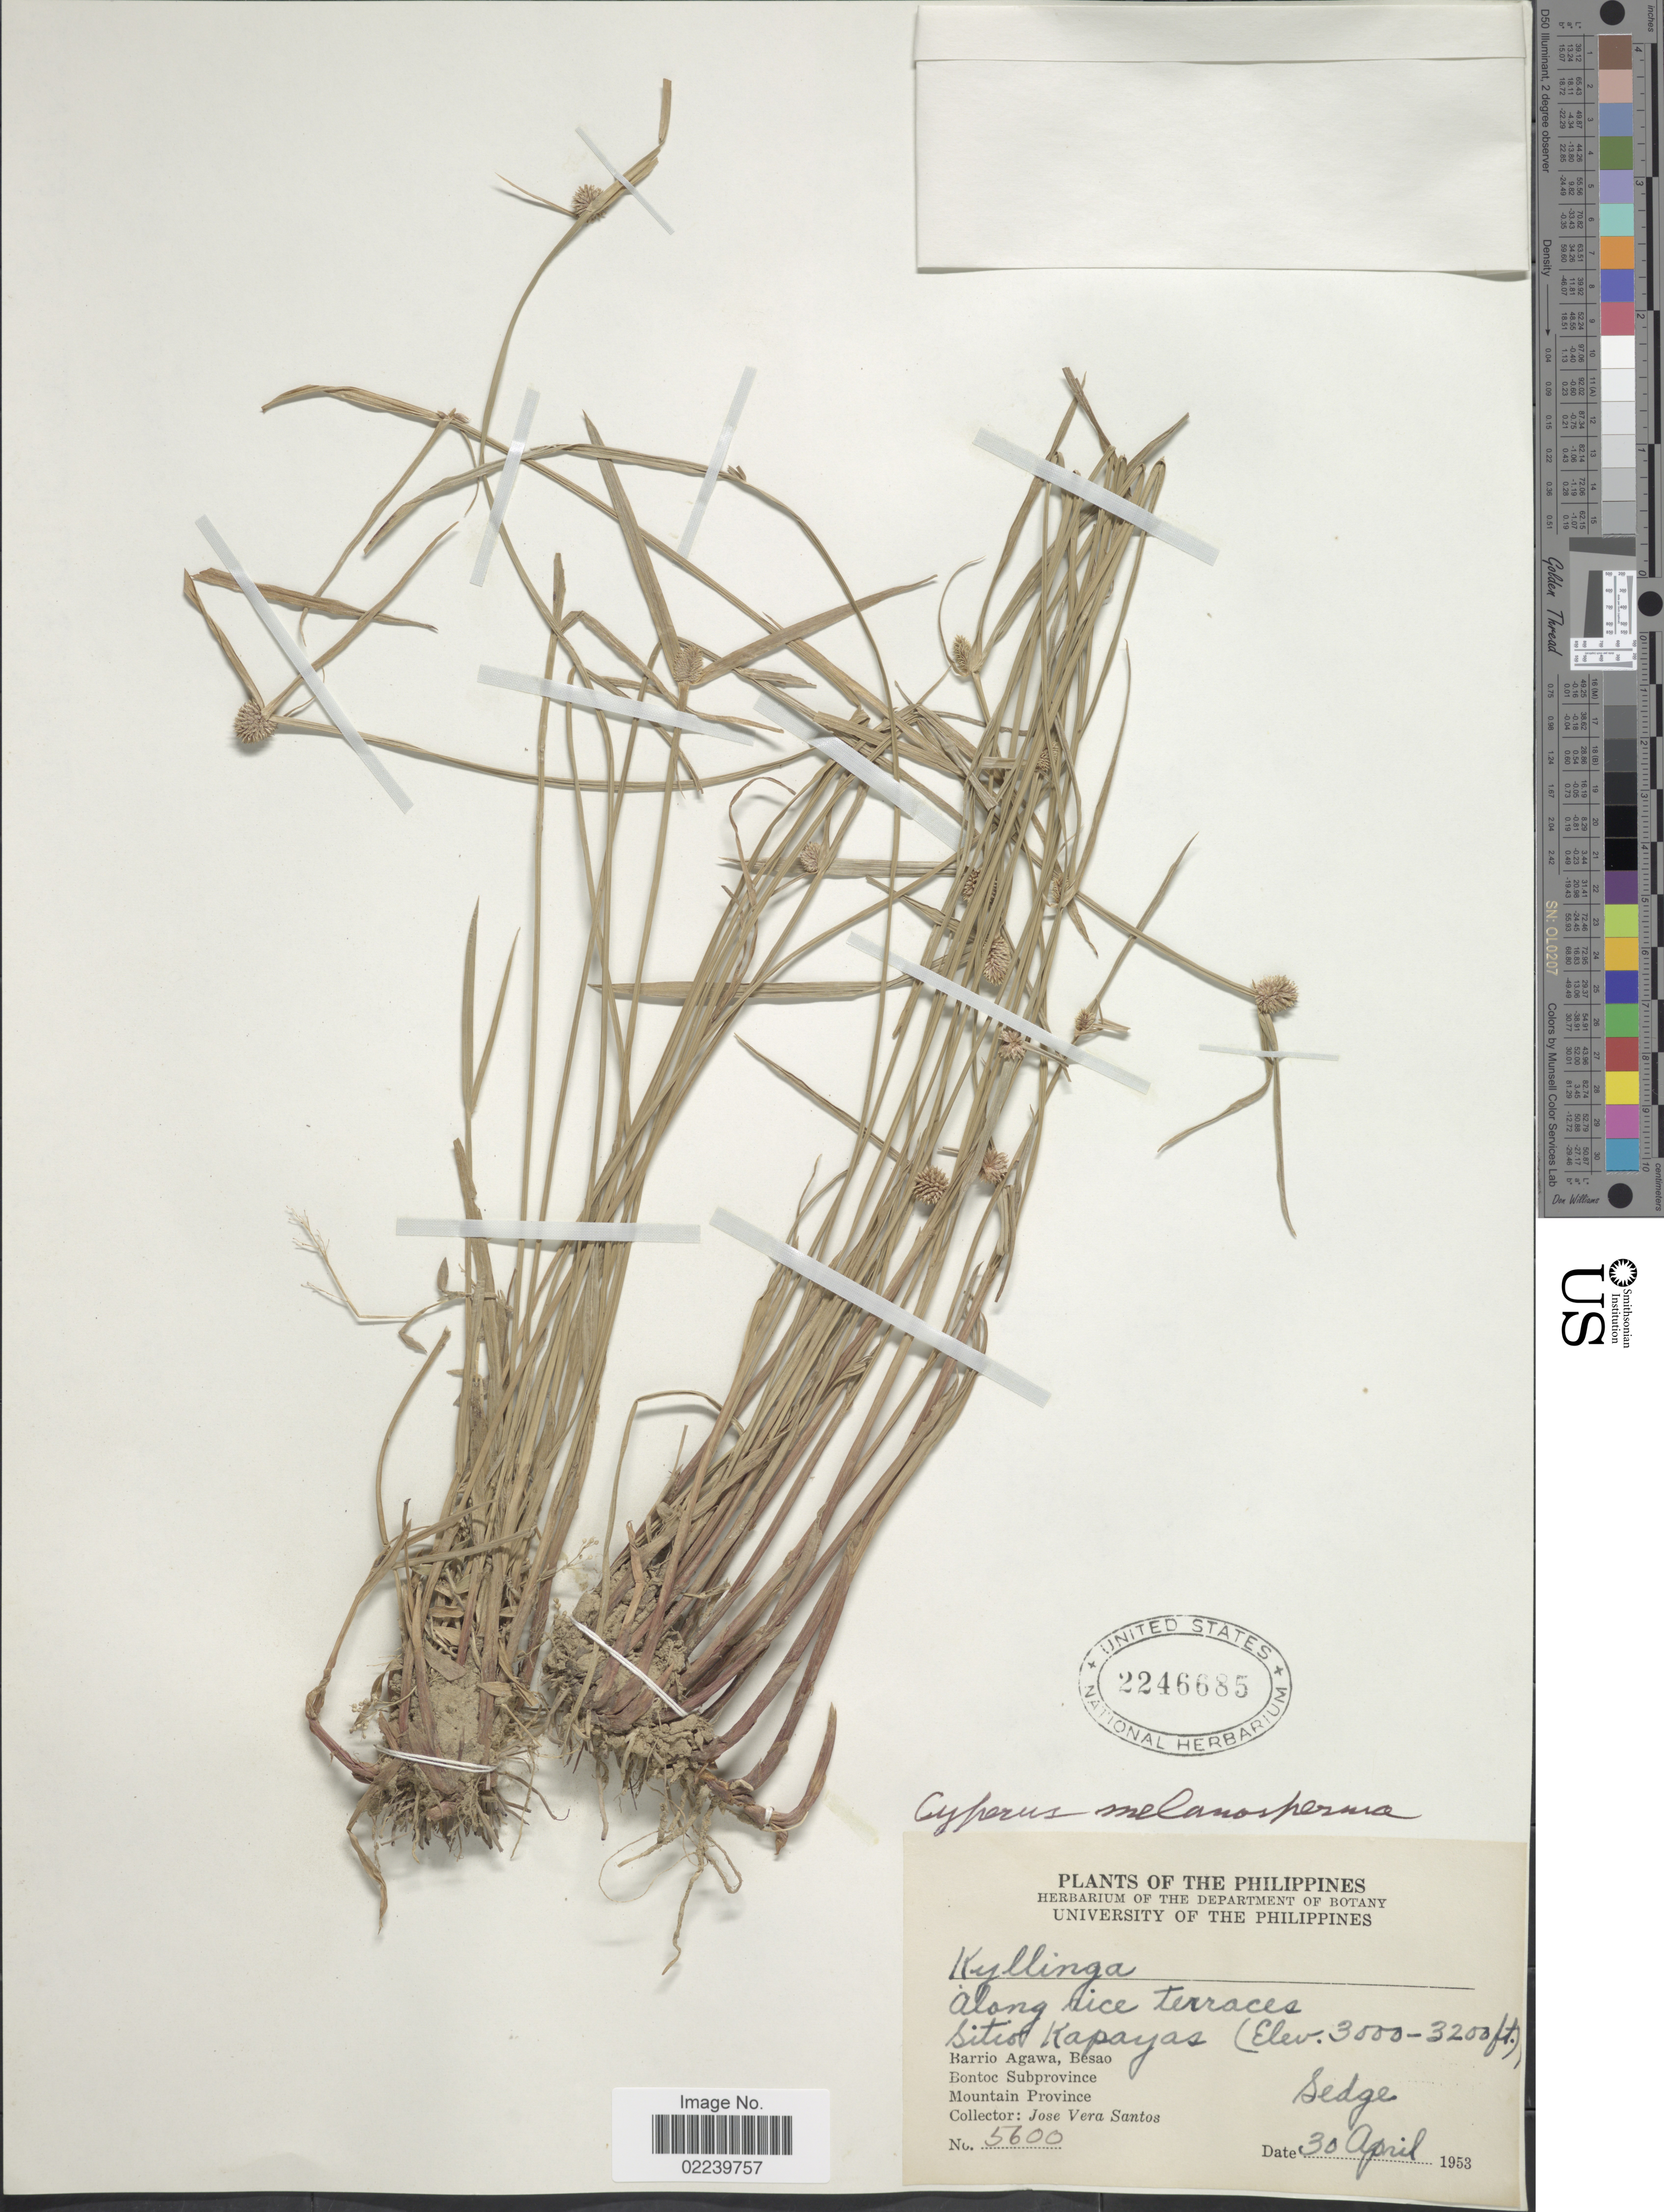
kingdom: Plantae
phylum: Tracheophyta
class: Liliopsida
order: Poales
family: Cyperaceae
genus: Cyperus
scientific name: Cyperus melanospermus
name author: (Nees) Valck. Sur.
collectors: J. Santos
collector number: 5600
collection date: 1953-04-30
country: Philippines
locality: Along rice terraces, sitio Kapayas, Barrio Agawa, Besao, Bontoc Subprovince, Mountain Province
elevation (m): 914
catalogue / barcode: US 2246685